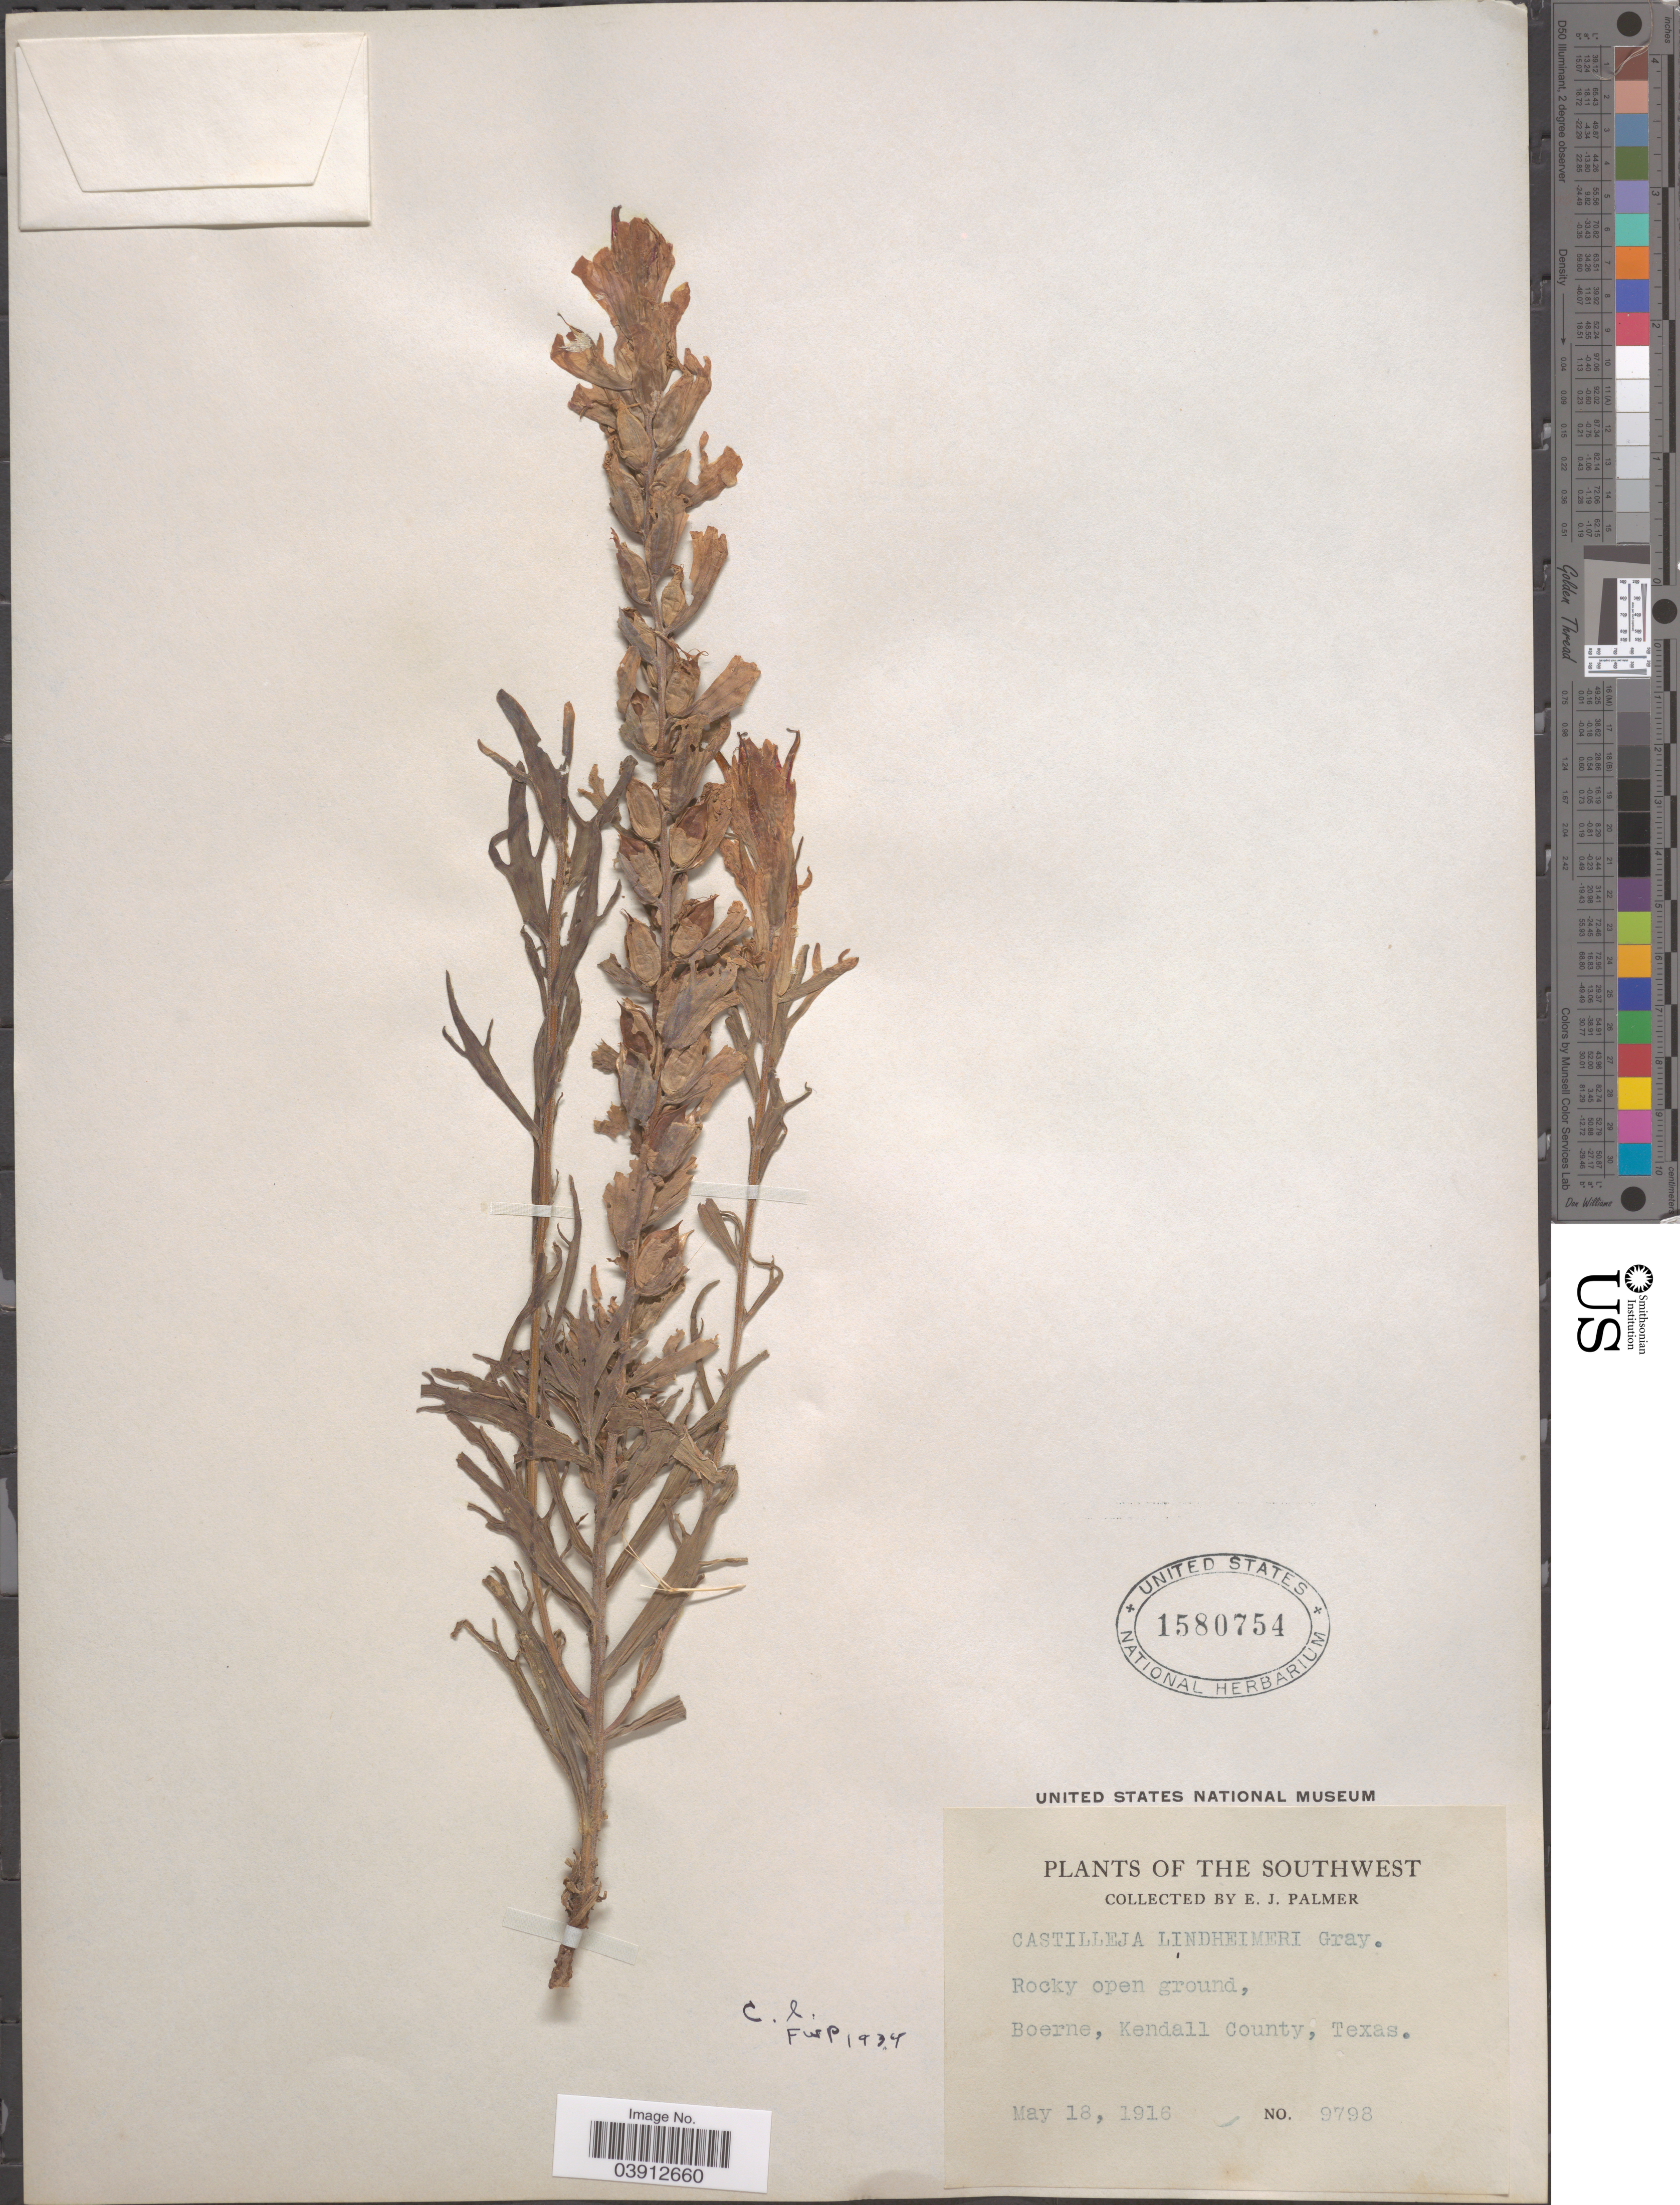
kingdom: Plantae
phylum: Tracheophyta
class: Magnoliopsida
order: Lamiales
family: Orobanchaceae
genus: Castilleja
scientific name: Castilleja lindheimeri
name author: A. Gray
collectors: E. J. Palmer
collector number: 9798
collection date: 1916-05-18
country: United States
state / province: Texas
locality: The Southwest. Boerne, Kendall County.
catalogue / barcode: US 1580754